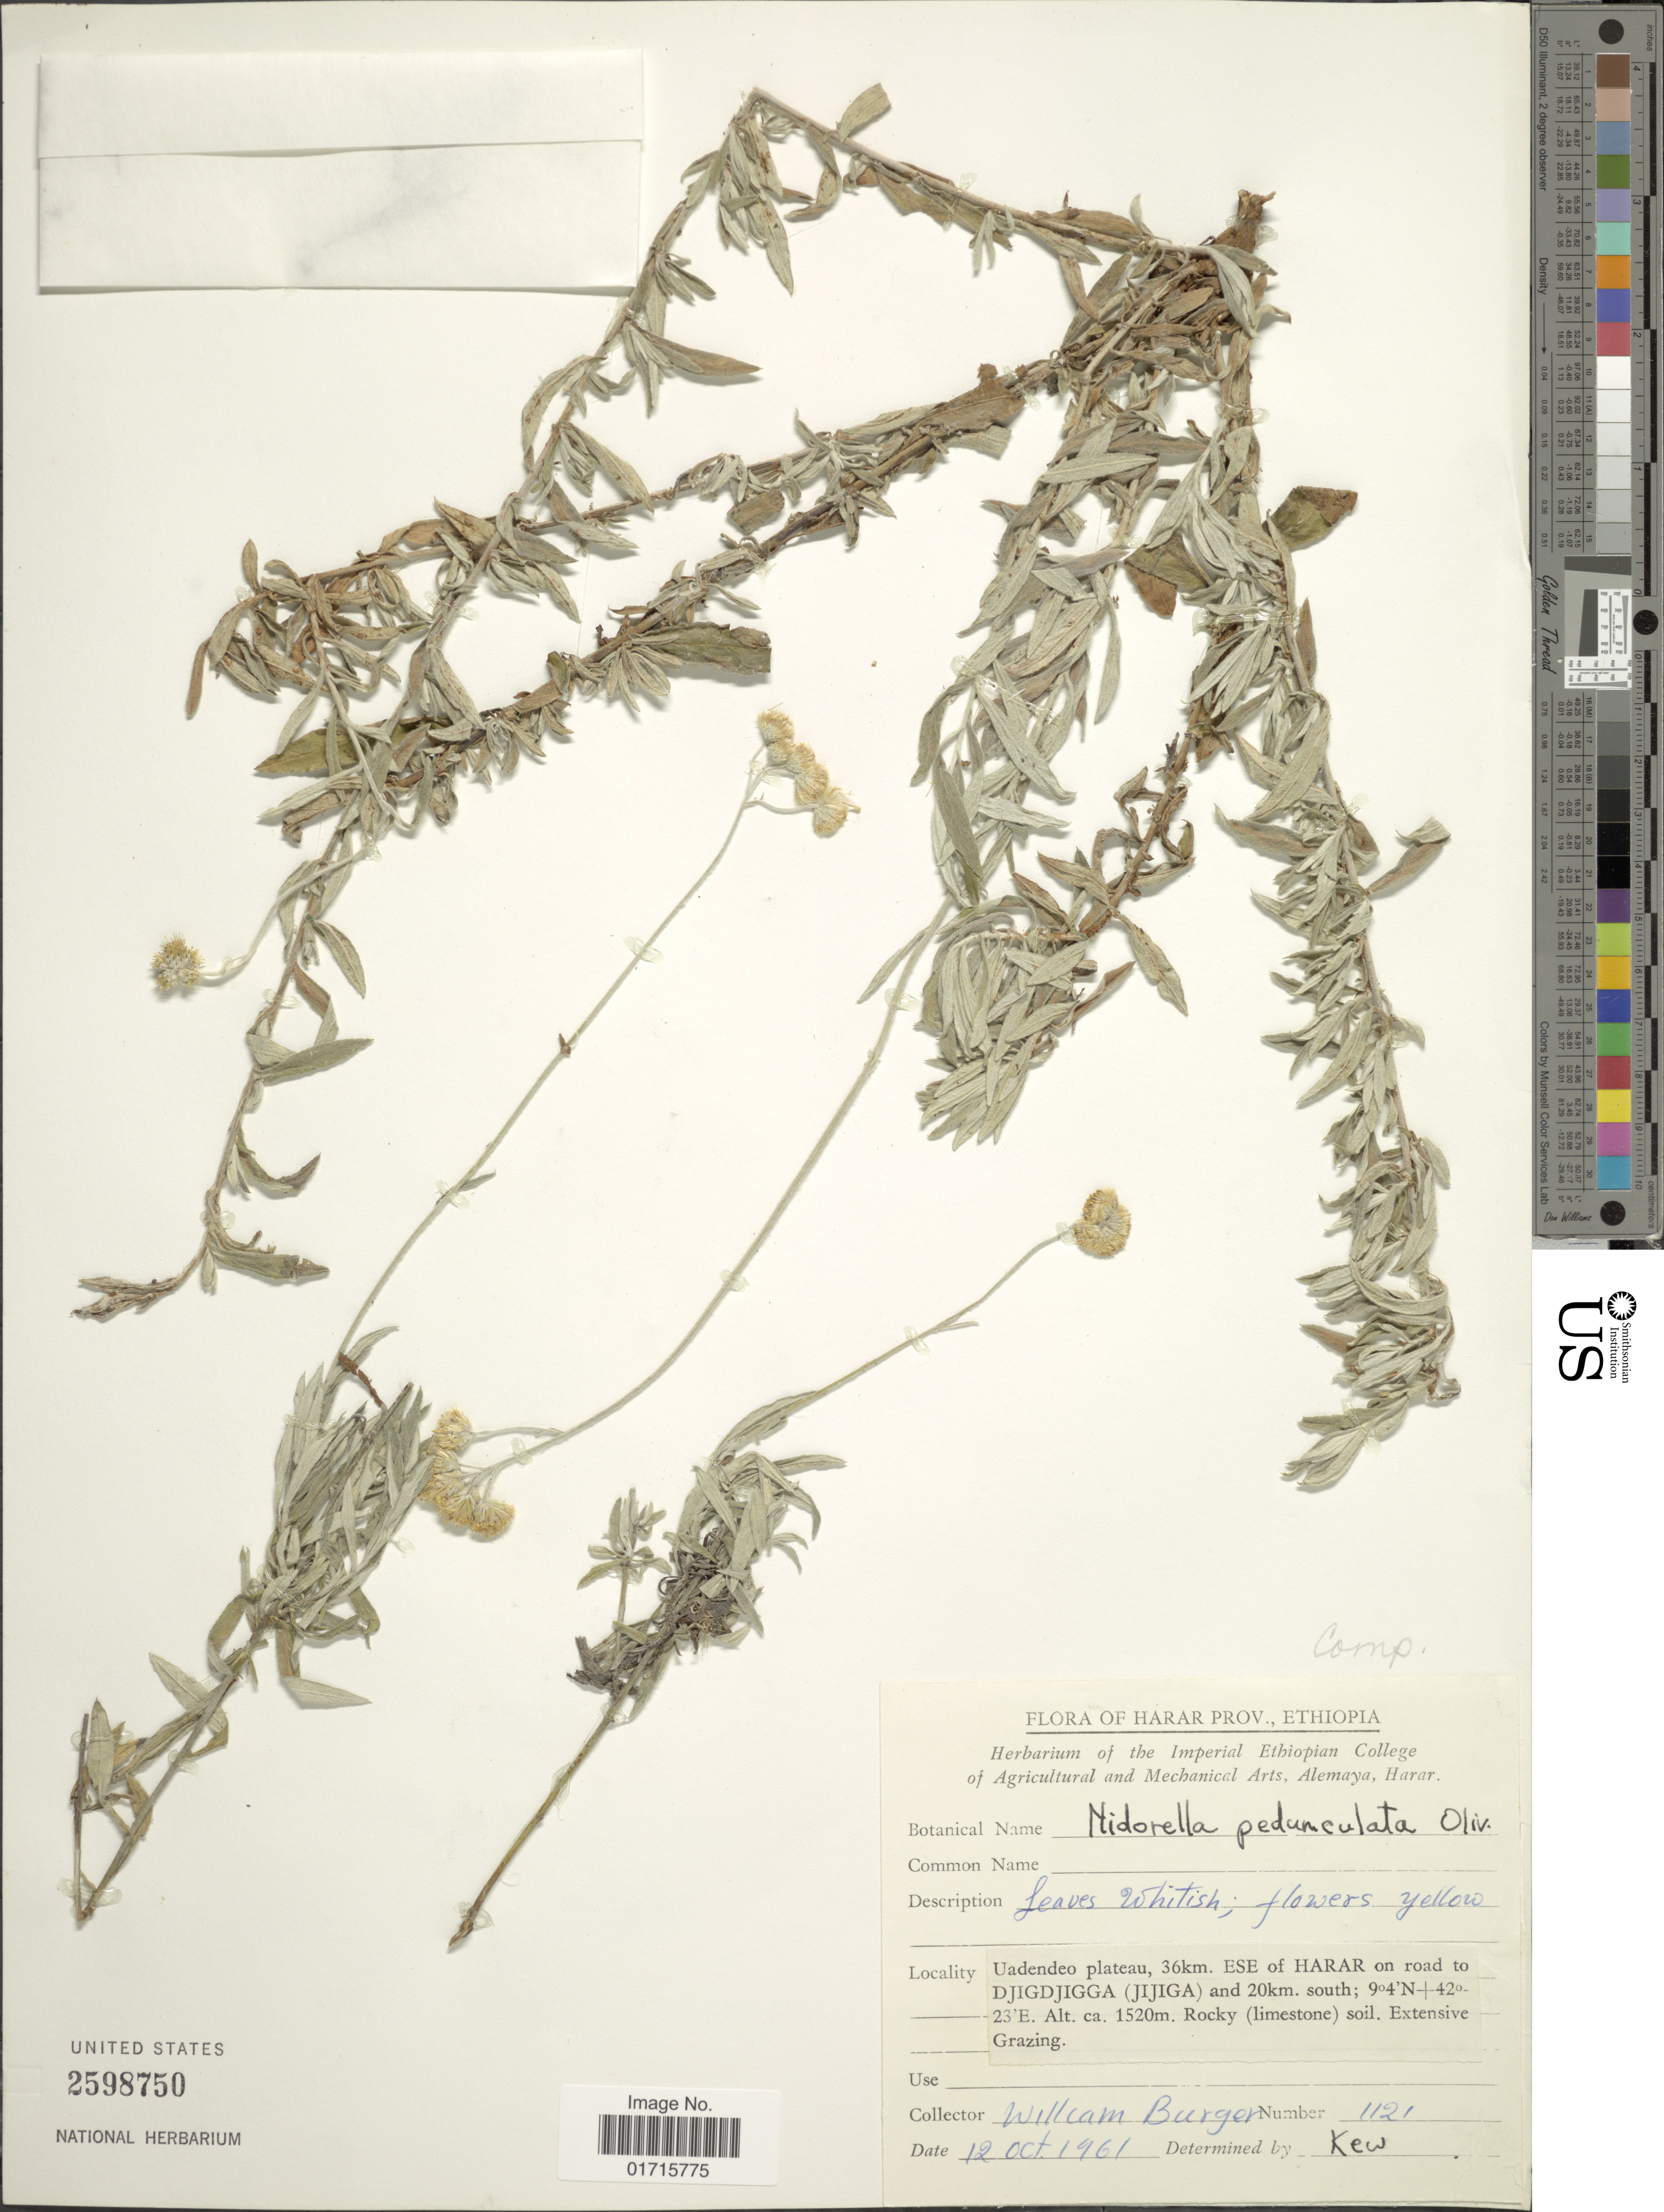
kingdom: Plantae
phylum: Tracheophyta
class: Magnoliopsida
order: Asterales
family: Asteraceae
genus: Nidorella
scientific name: Nidorella pedunculata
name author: Oliv.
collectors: W. Burger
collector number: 1121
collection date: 1961-10-12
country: Ethiopia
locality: Harar Prov., Ethiopia. Uadendeo plateau, 36km. ESE of Harar on road to Djigdjigga (Jijiga) and 20km. south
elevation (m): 1520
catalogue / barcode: US 2598750